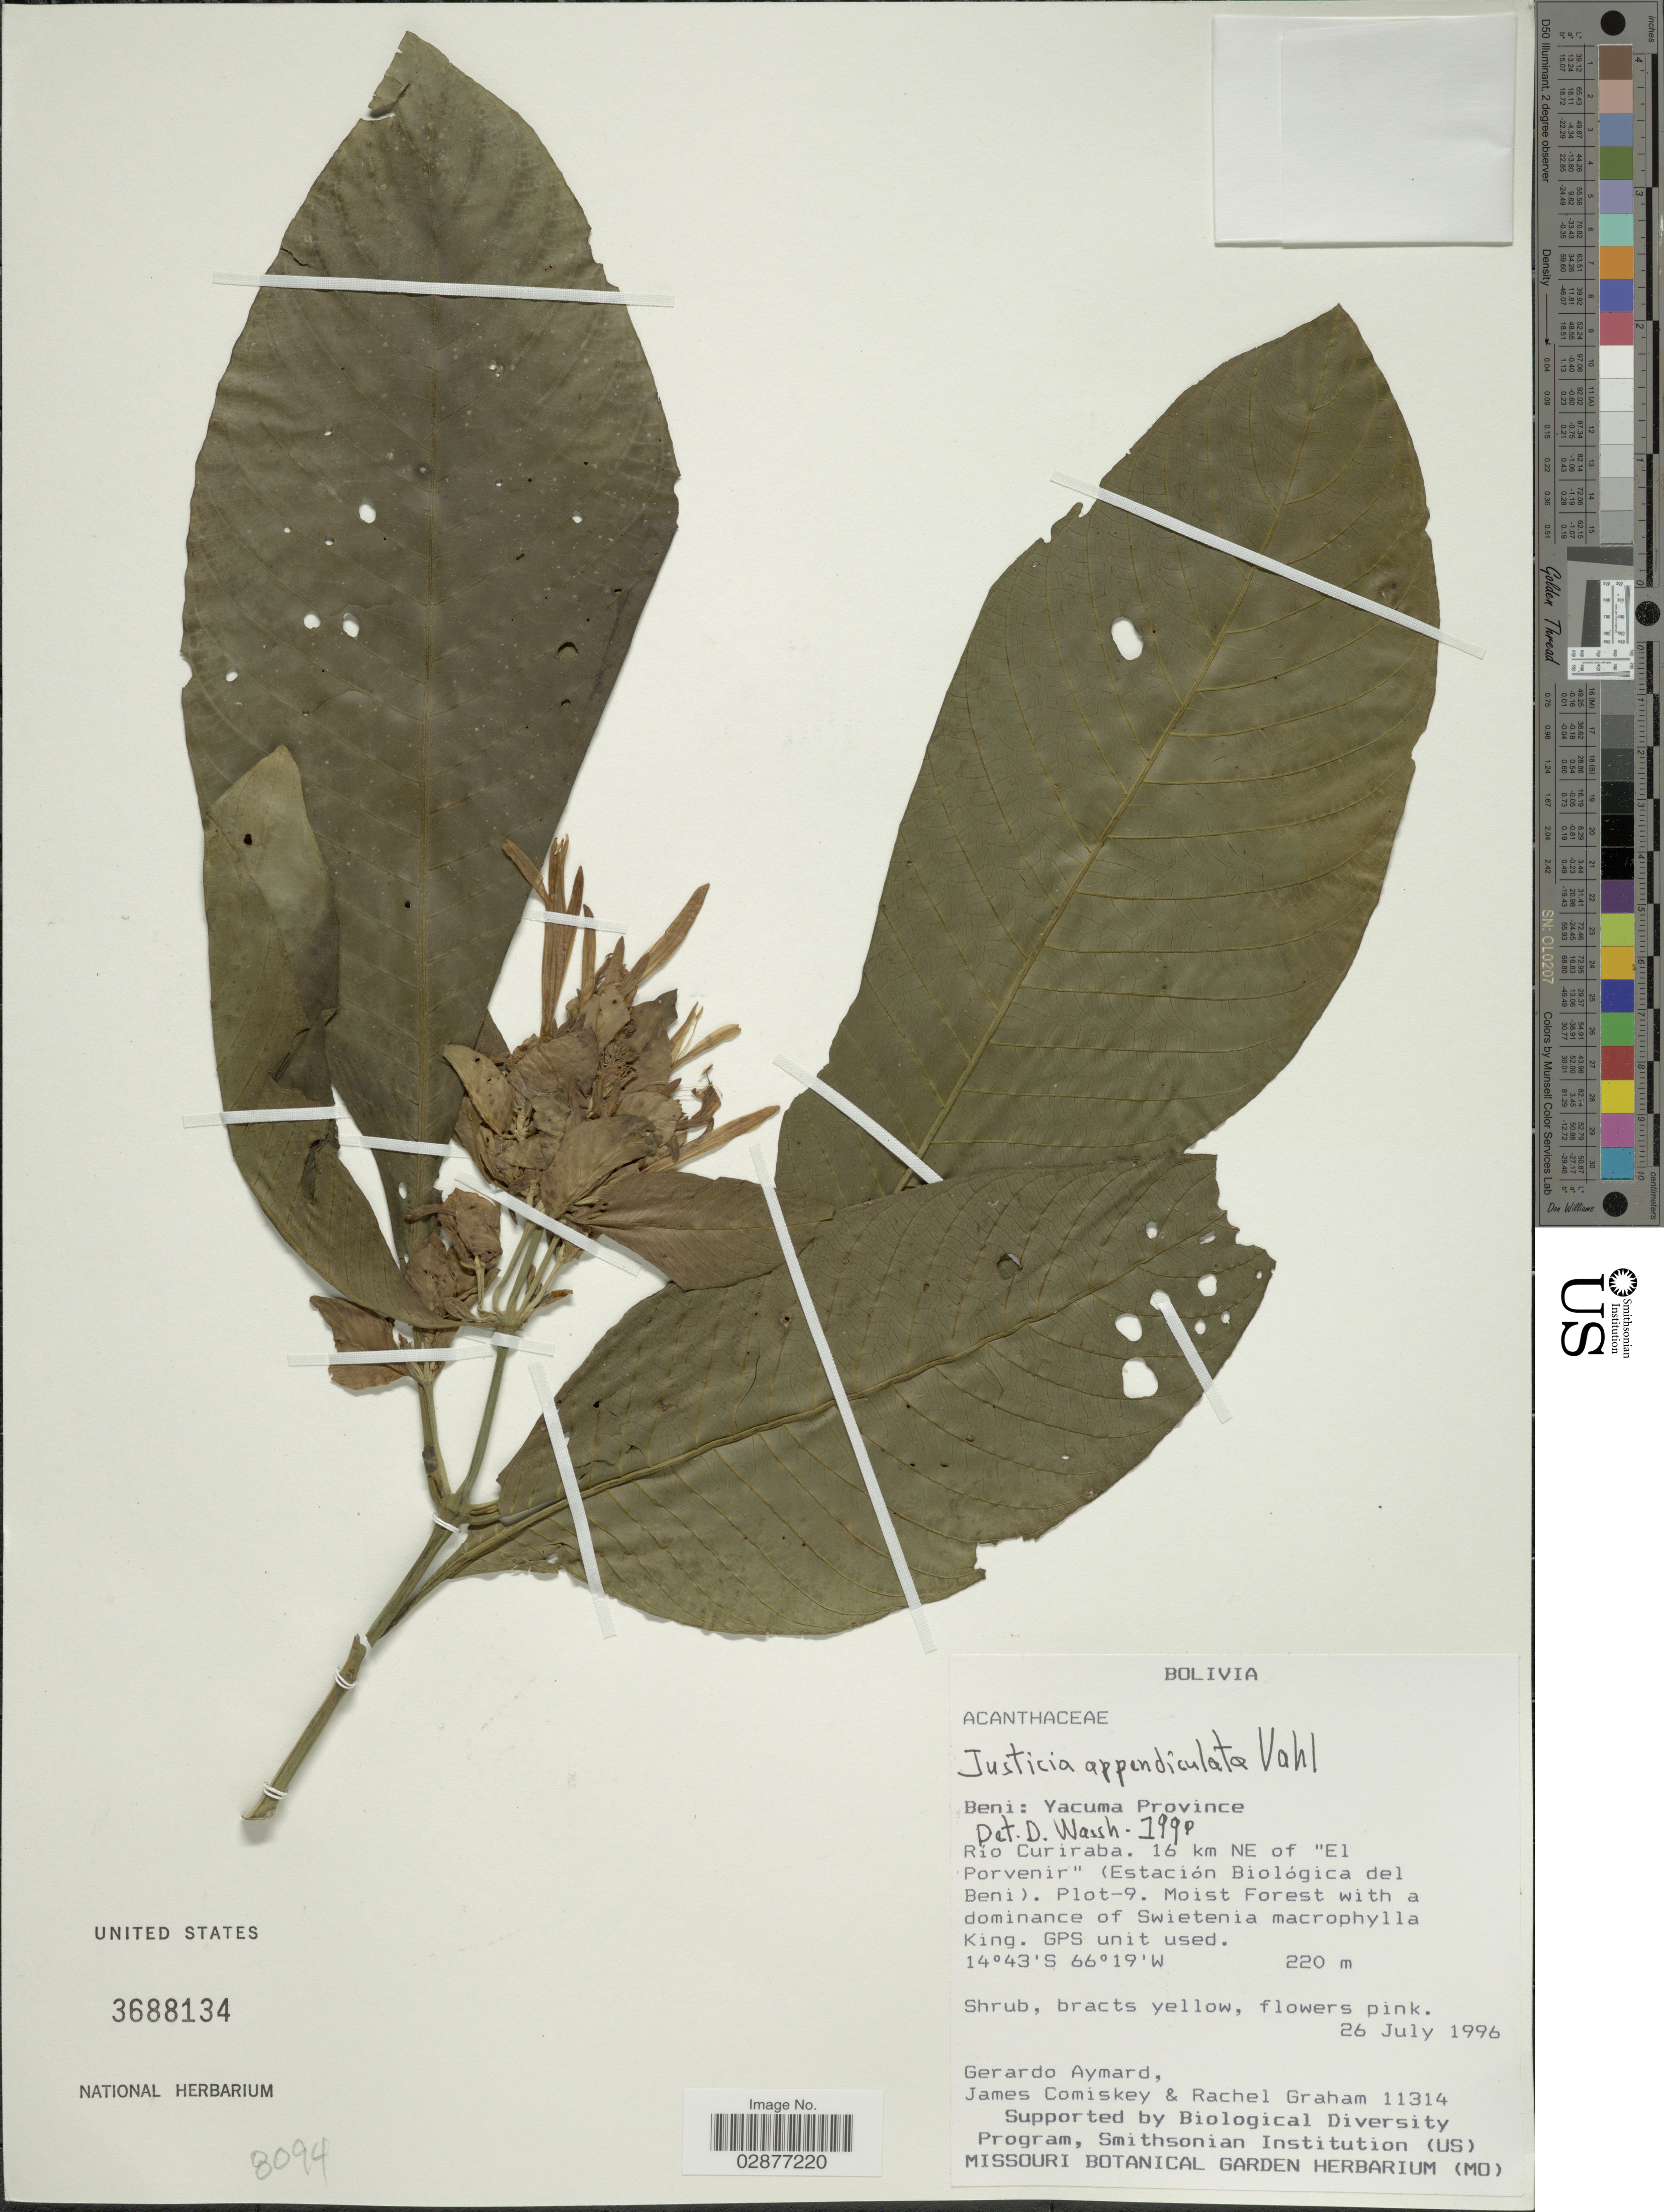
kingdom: Plantae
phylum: Tracheophyta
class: Magnoliopsida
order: Lamiales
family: Acanthaceae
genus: Justicia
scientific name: Justicia appendiculata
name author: (Ruiz & Pav.) Vahl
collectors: G. A. Aymard, J. A. Comiskey & R. Graham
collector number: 11314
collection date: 1996-07-26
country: Bolivia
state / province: Beni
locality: Yacuma Province. Río Curiraba. 16 km NE of "El Porvenir" (Estación Biológica del Beni). Plot-9.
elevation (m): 220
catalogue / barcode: US 3688134